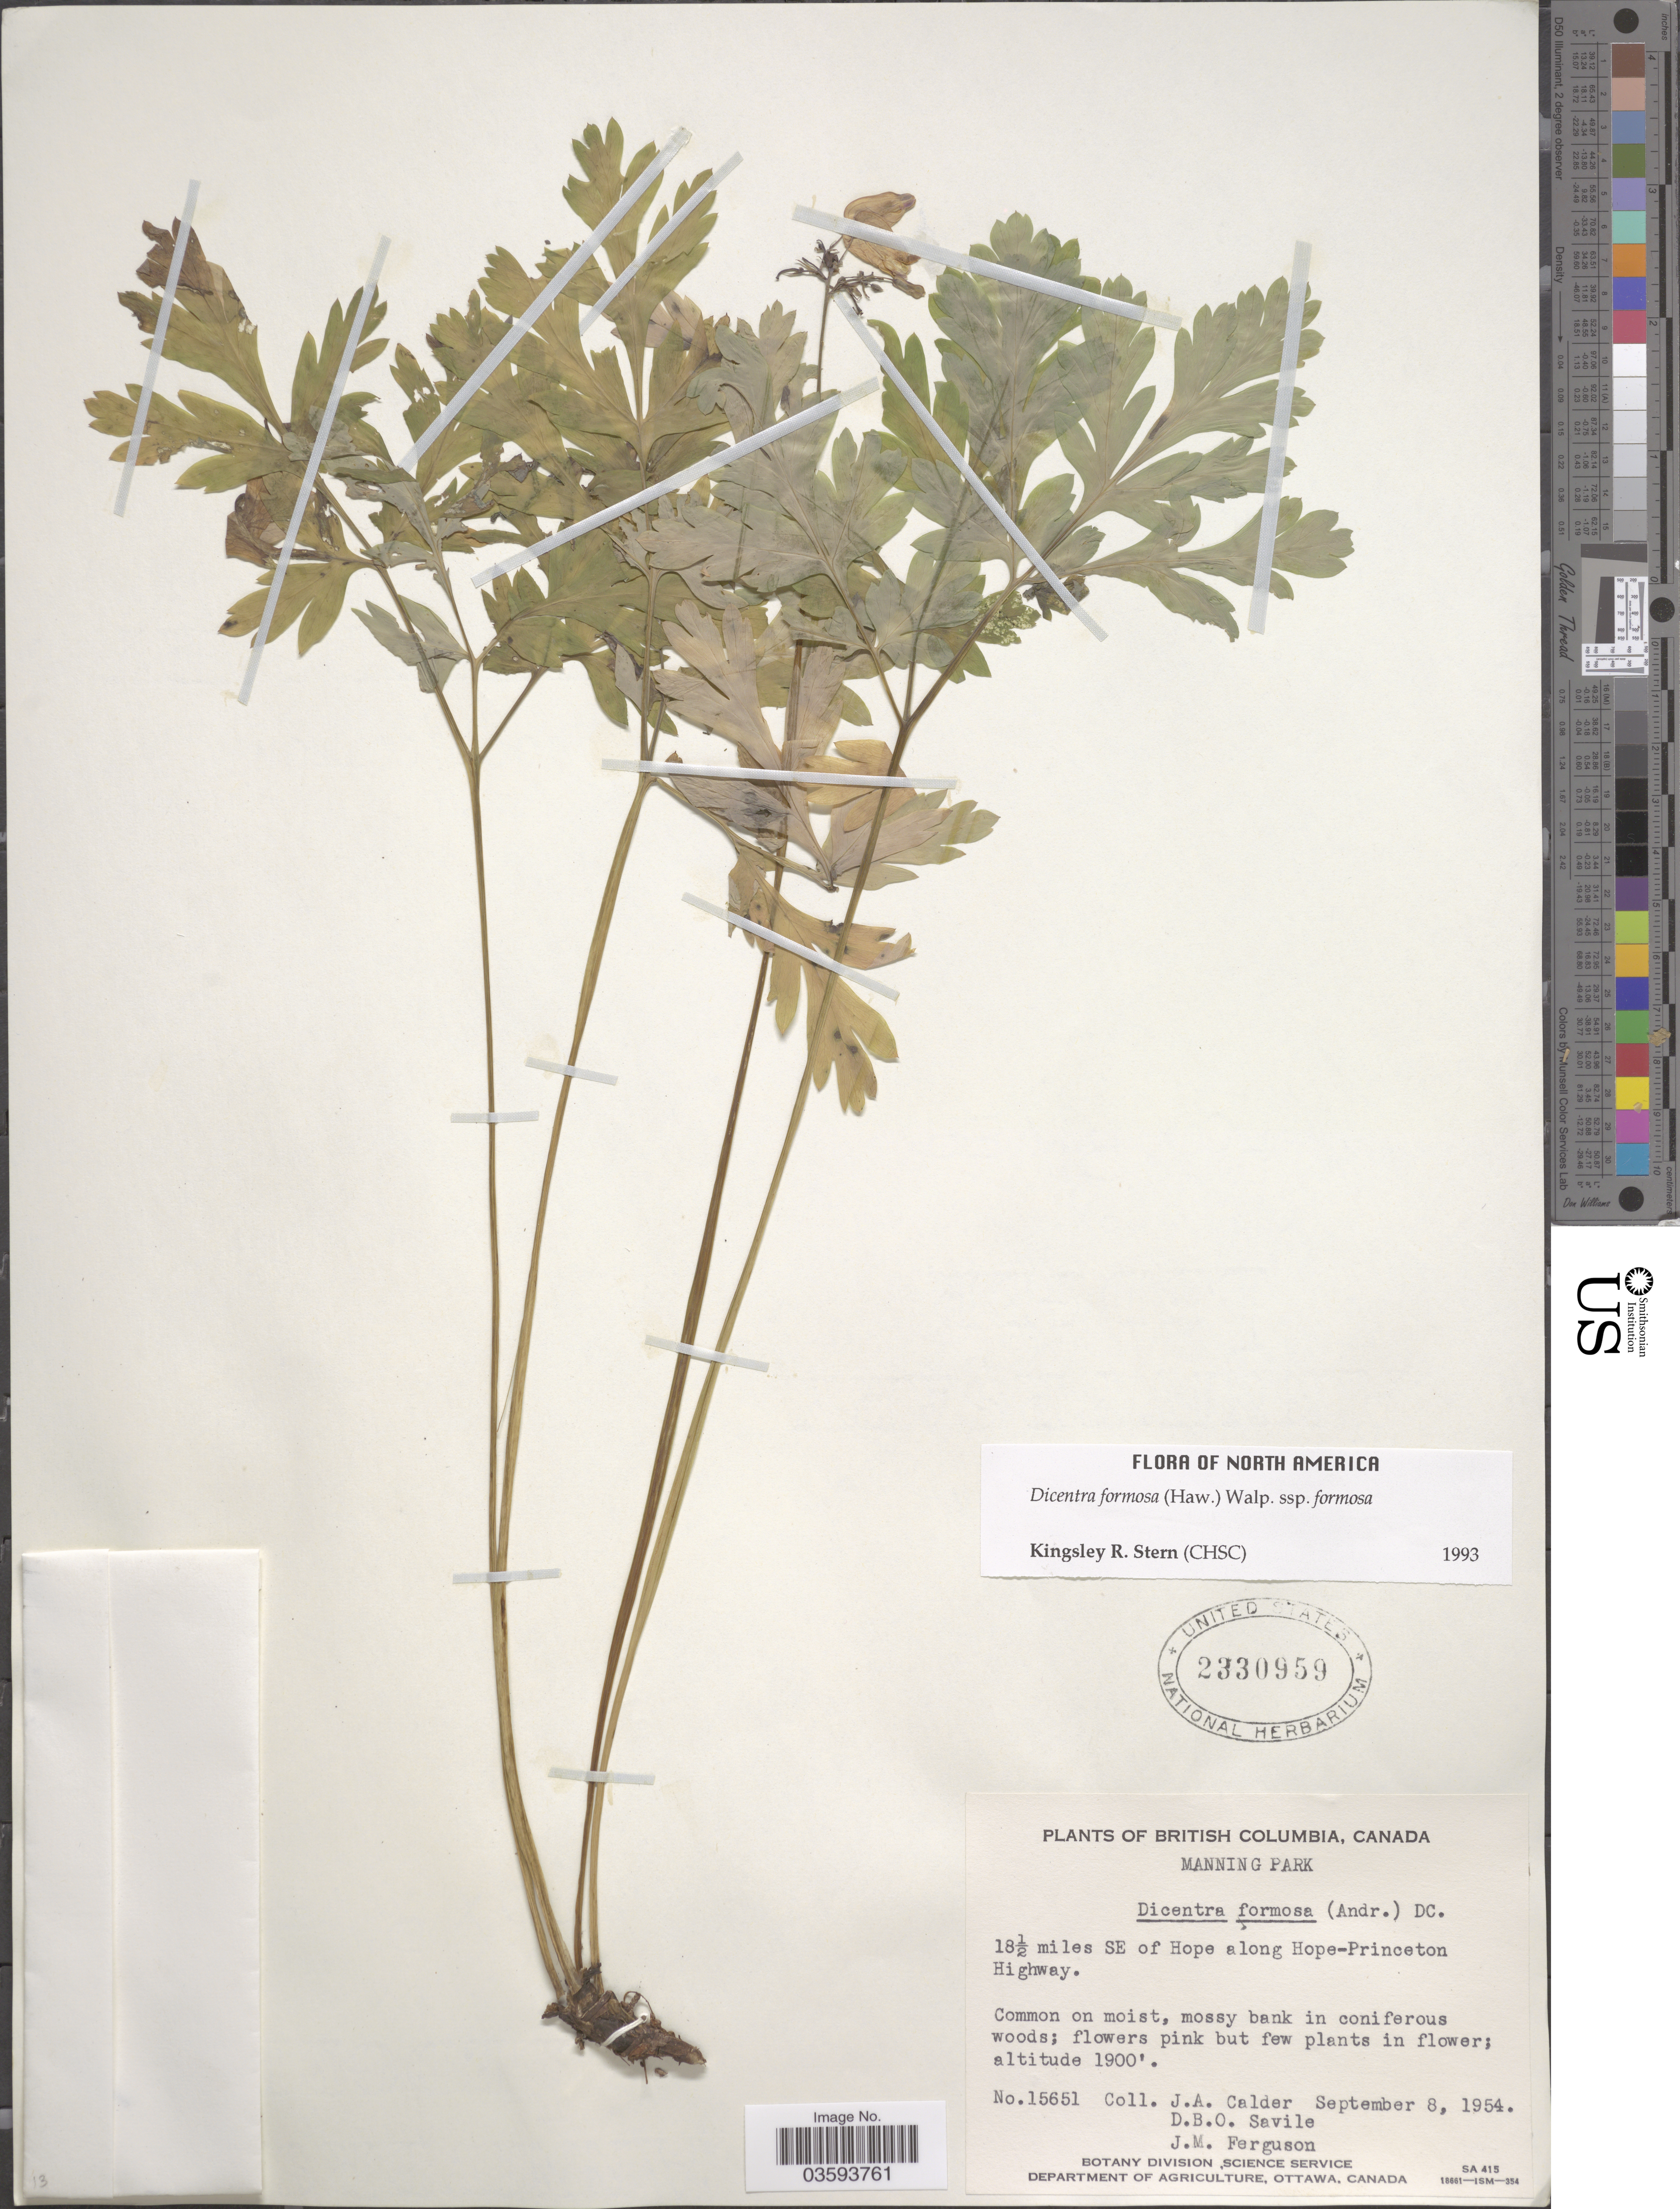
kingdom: Plantae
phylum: Tracheophyta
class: Magnoliopsida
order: Ranunculales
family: Papaveraceae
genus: Dicentra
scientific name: Dicentra formosa subsp. formosa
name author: (Haw.) Walp.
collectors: J. A. Calder, D. Savile & J. M. Ferguson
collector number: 15651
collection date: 1954-09-08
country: Canada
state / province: British Columbia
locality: Manning Park. 18½ miles SE of Hope along Hope-Princeton Highway.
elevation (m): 579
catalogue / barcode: US 2330959